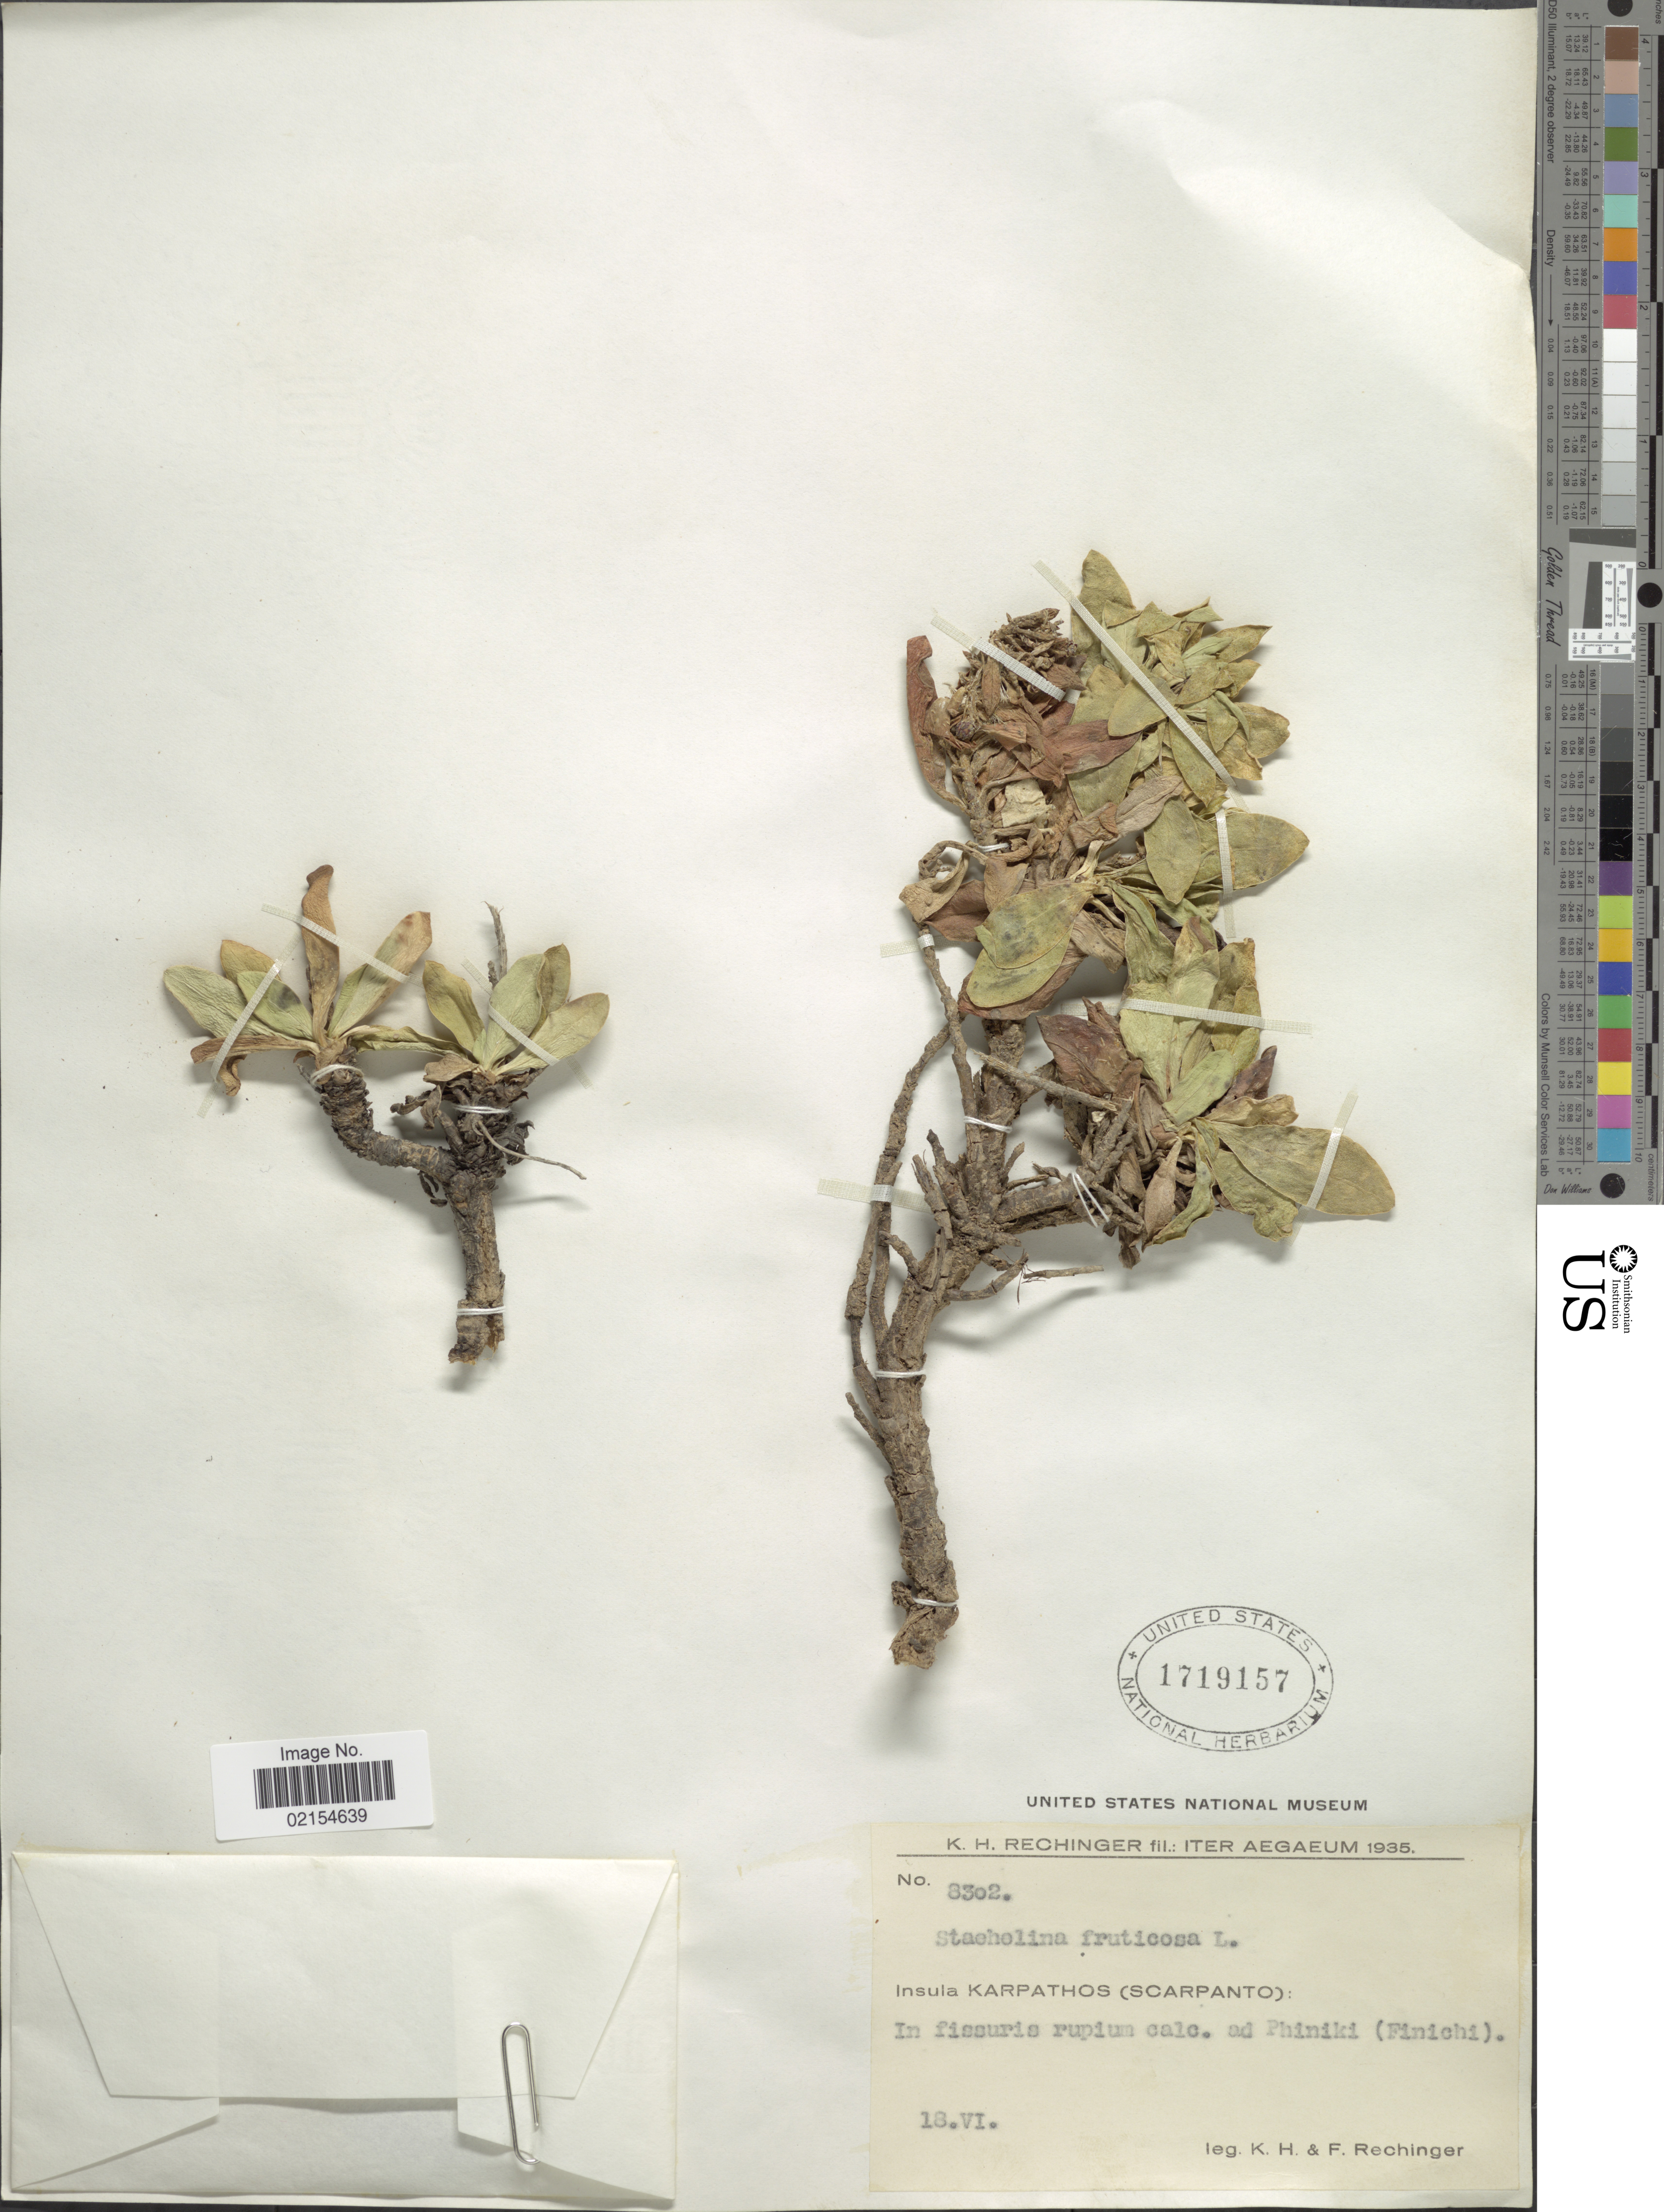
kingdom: Plantae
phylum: Tracheophyta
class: Magnoliopsida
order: Asterales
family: Asteraceae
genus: Staehelina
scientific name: Staehelina fruticosa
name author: L.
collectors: K. H. Rechinger & F. Rechinger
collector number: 8302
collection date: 1935-06-18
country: Greece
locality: Iter Aegaeum, Insula: Karpathos (Scarpanto): In fissuris rupinum calc, ad Phinniki (Finichi)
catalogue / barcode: US 1719157